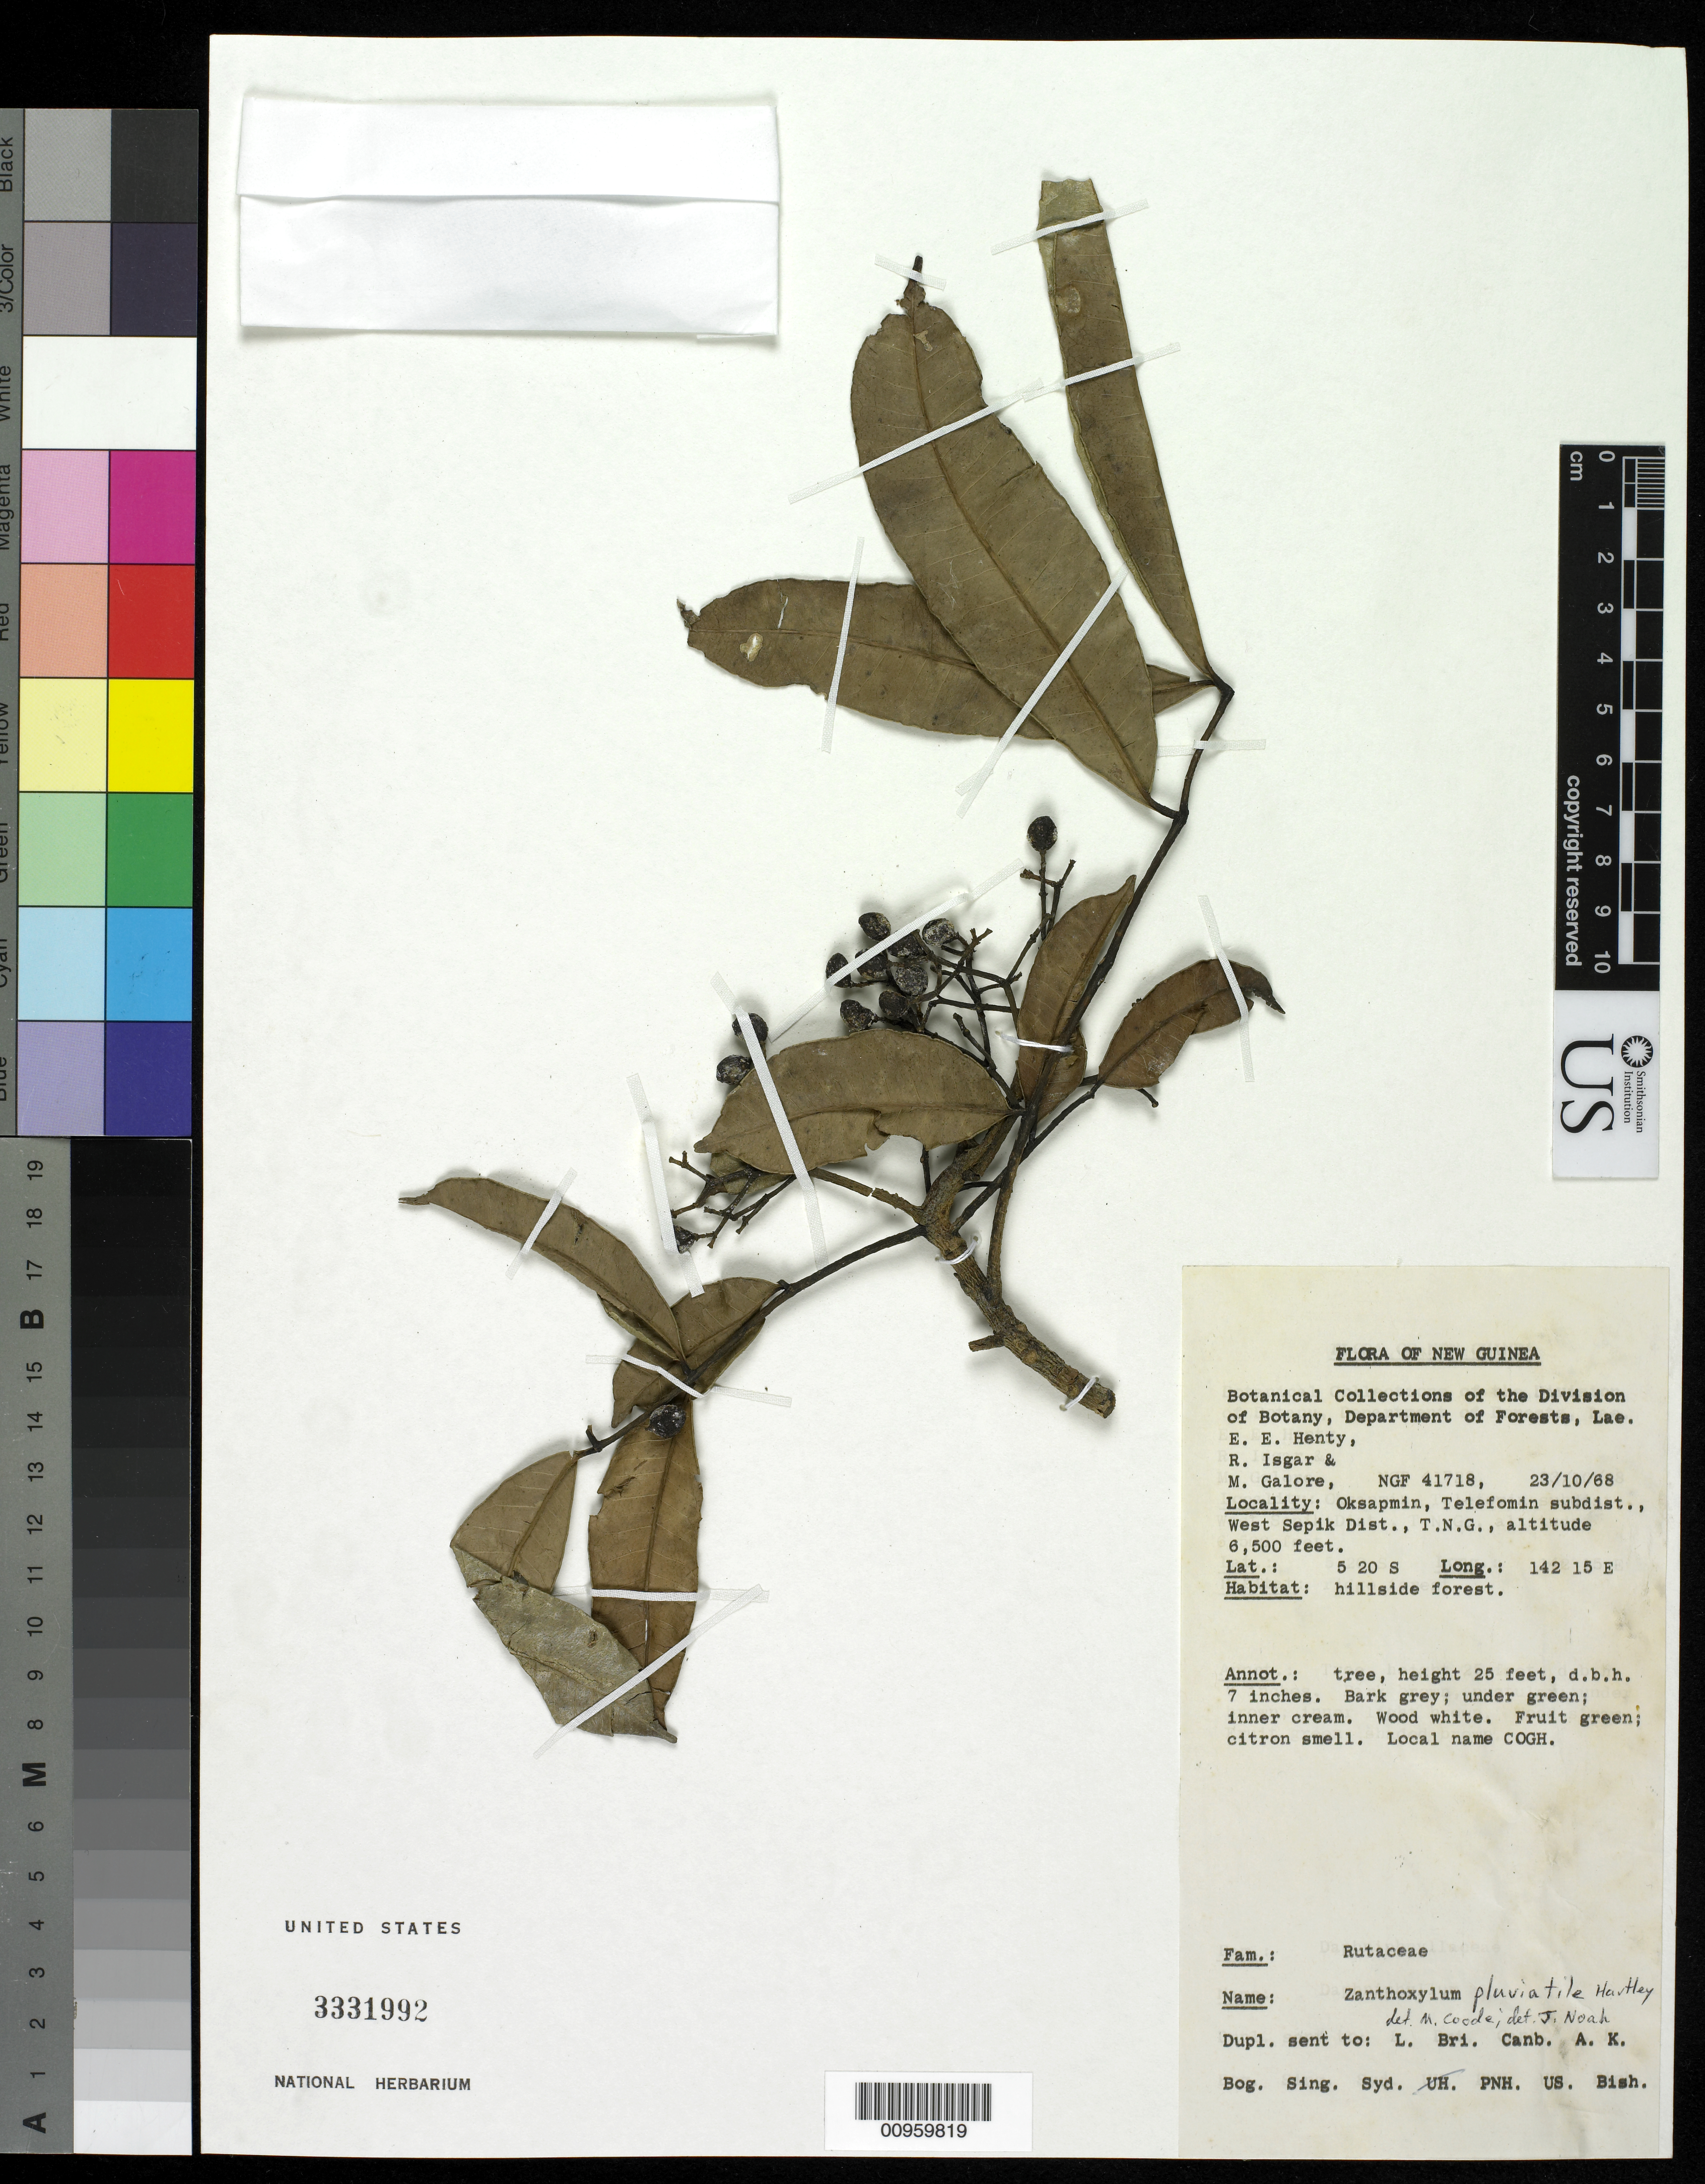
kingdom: Plantae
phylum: Tracheophyta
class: Magnoliopsida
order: Sapindales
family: Rutaceae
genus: Zanthoxylum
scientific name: Zanthoxylum pluviatile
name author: T.G. Hartley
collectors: E. Henty, R. Isgar & M. Galore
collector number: NGF 41718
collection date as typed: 23 Oct 1968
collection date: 1968-10-23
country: Papua New Guinea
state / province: Sandaun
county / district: Telefomin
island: New Guinea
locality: Oksapmin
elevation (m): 1981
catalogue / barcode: US 3331992